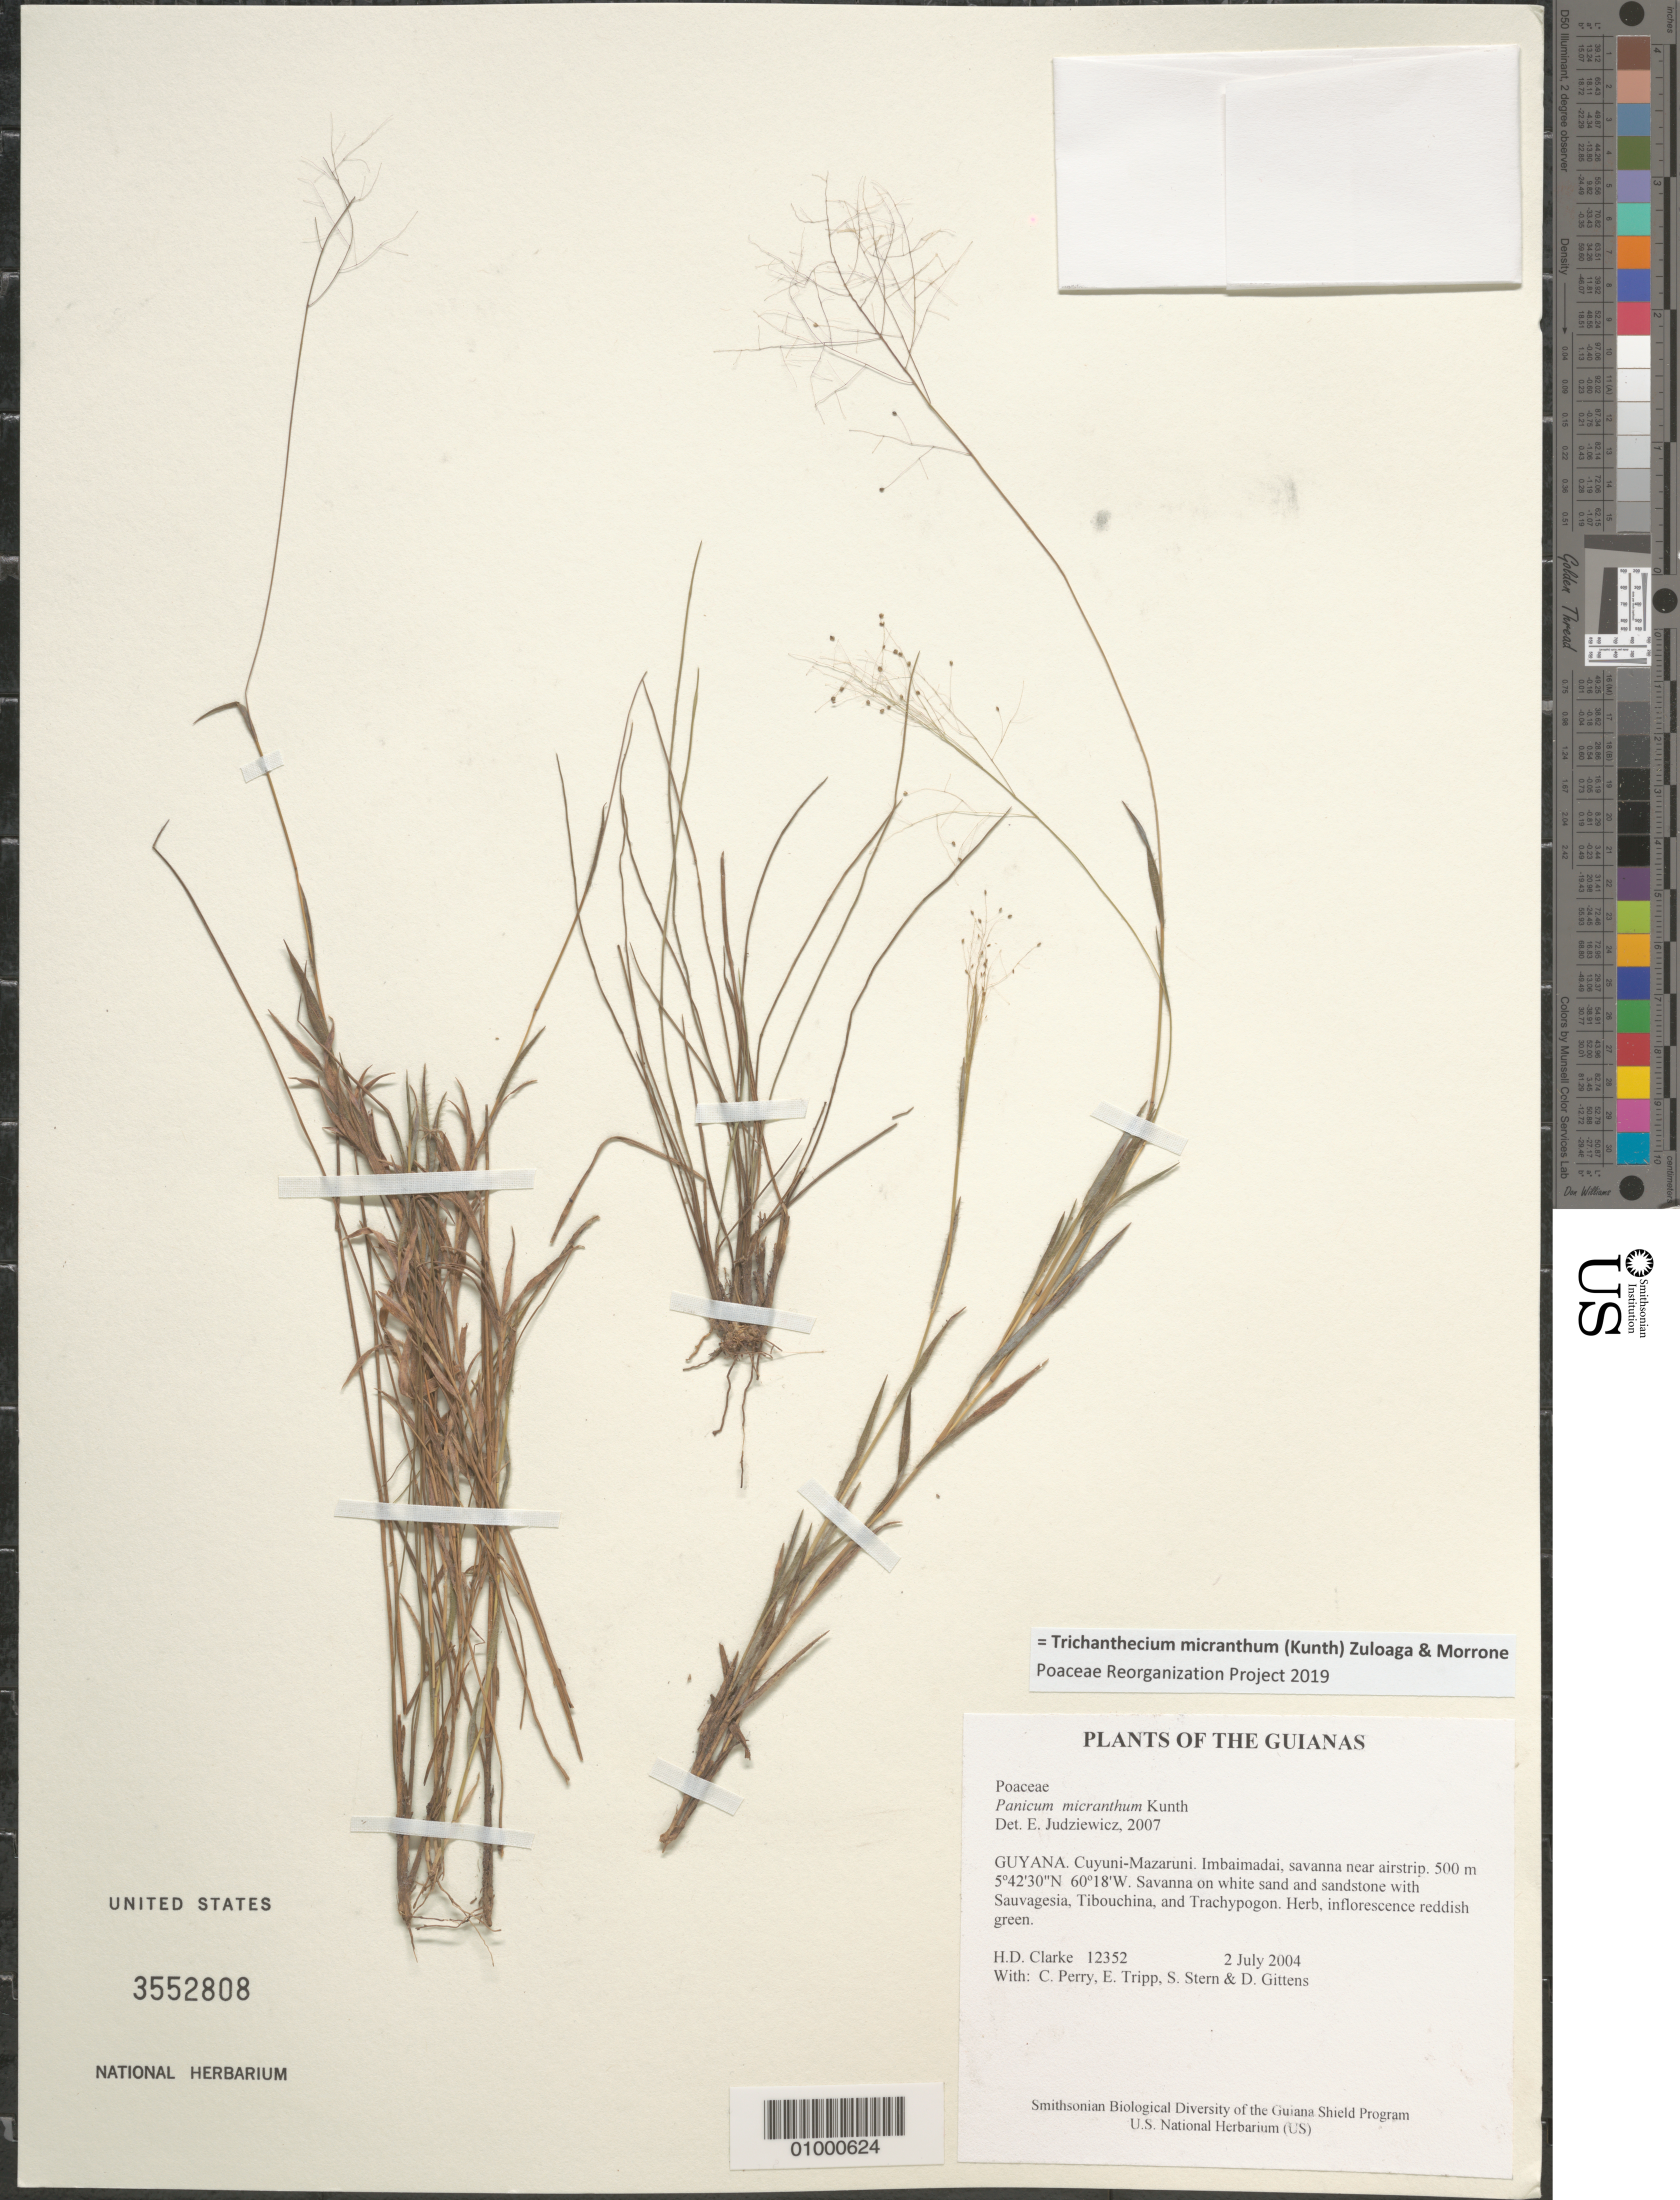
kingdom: Plantae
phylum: Tracheophyta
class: Liliopsida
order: Poales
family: Poaceae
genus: Trichanthecium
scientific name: Trichanthecium micranthum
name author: (Kunth) Zuloaga & Morrone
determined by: Poaceae Reorganization Project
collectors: H. D. Clarke, C. Perry, E. Tripp, S. R. Stern & D. Gittens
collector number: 12352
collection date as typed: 2 July 2004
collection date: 2004-07-02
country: Guyana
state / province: Cuyuni-Mazaruni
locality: Imbaimadai, savanna near airstrip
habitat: Savanna on white sand and sandstone with Sauvagesia, Tibouchina, and Trachypogon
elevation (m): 500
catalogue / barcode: US 3552808